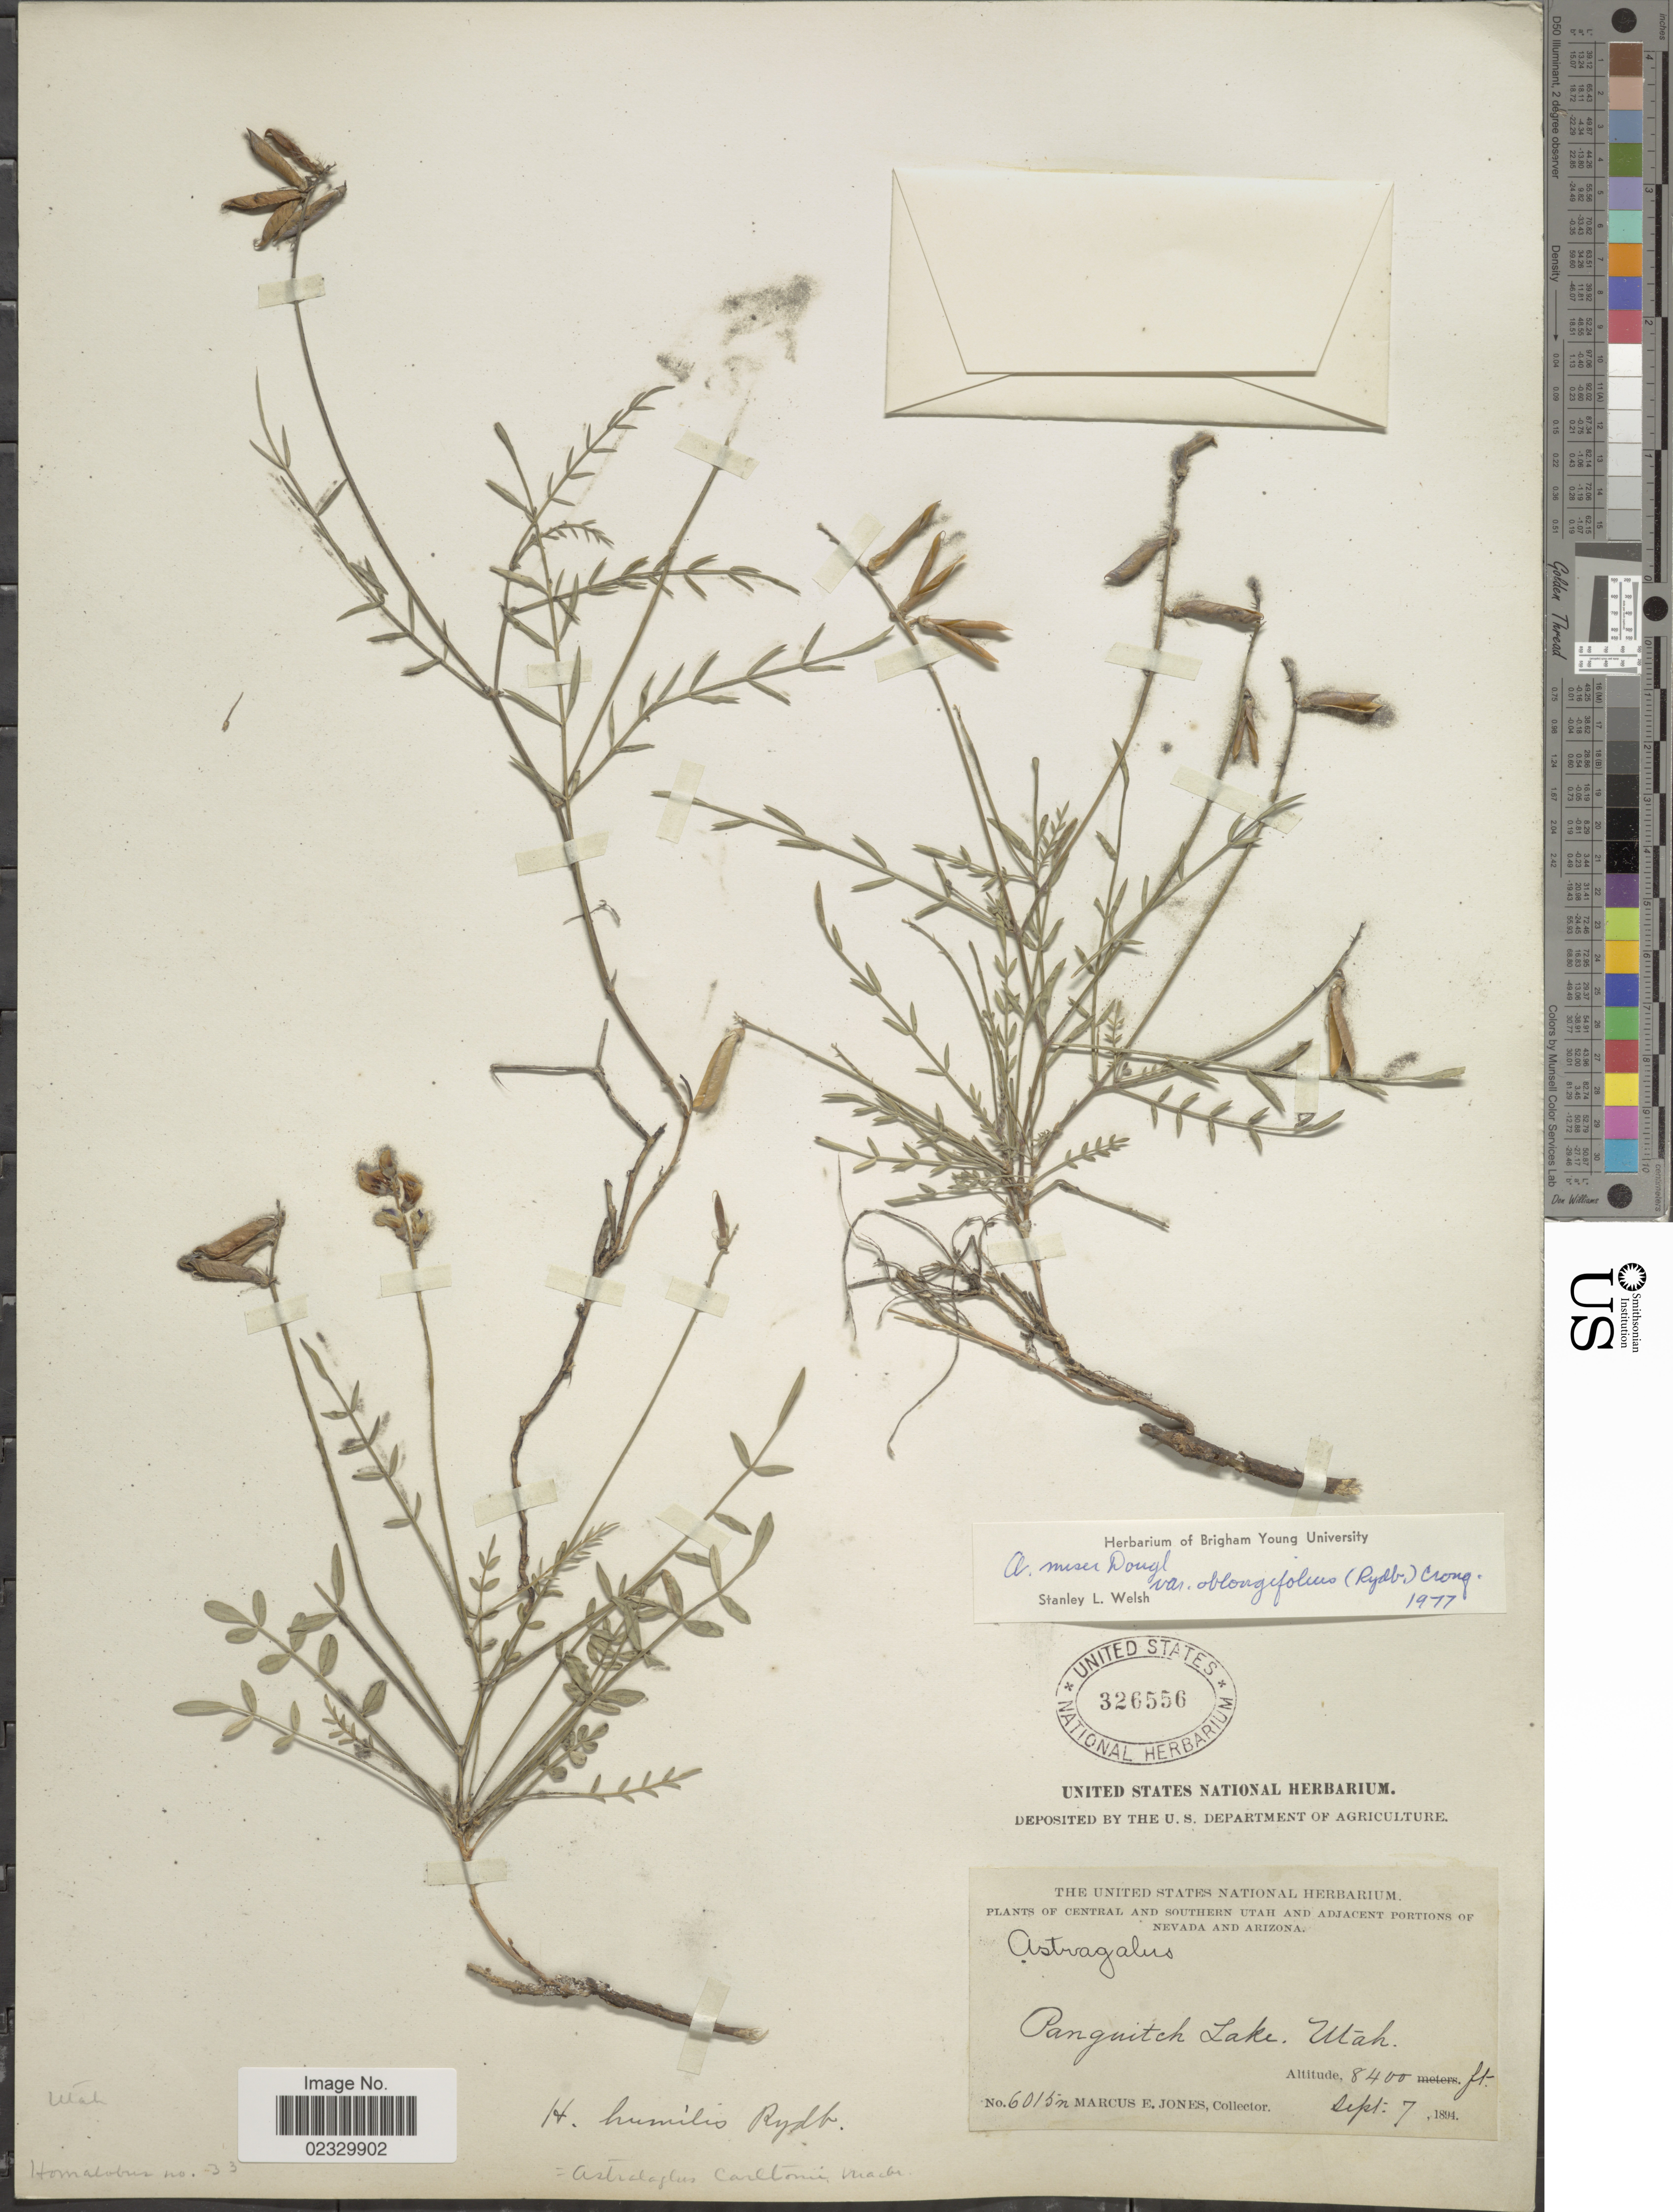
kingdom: Plantae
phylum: Tracheophyta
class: Magnoliopsida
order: Fabales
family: Fabaceae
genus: Astragalus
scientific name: Astragalus carltonii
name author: J.F. Macbr.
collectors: M. E. Jones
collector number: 6051N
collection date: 1894-09-07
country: United States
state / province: Utah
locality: Central and Southern Utah and adjacent portions of Nevada and Arizona. Panguitch Lake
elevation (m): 2560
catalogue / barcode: US 326556